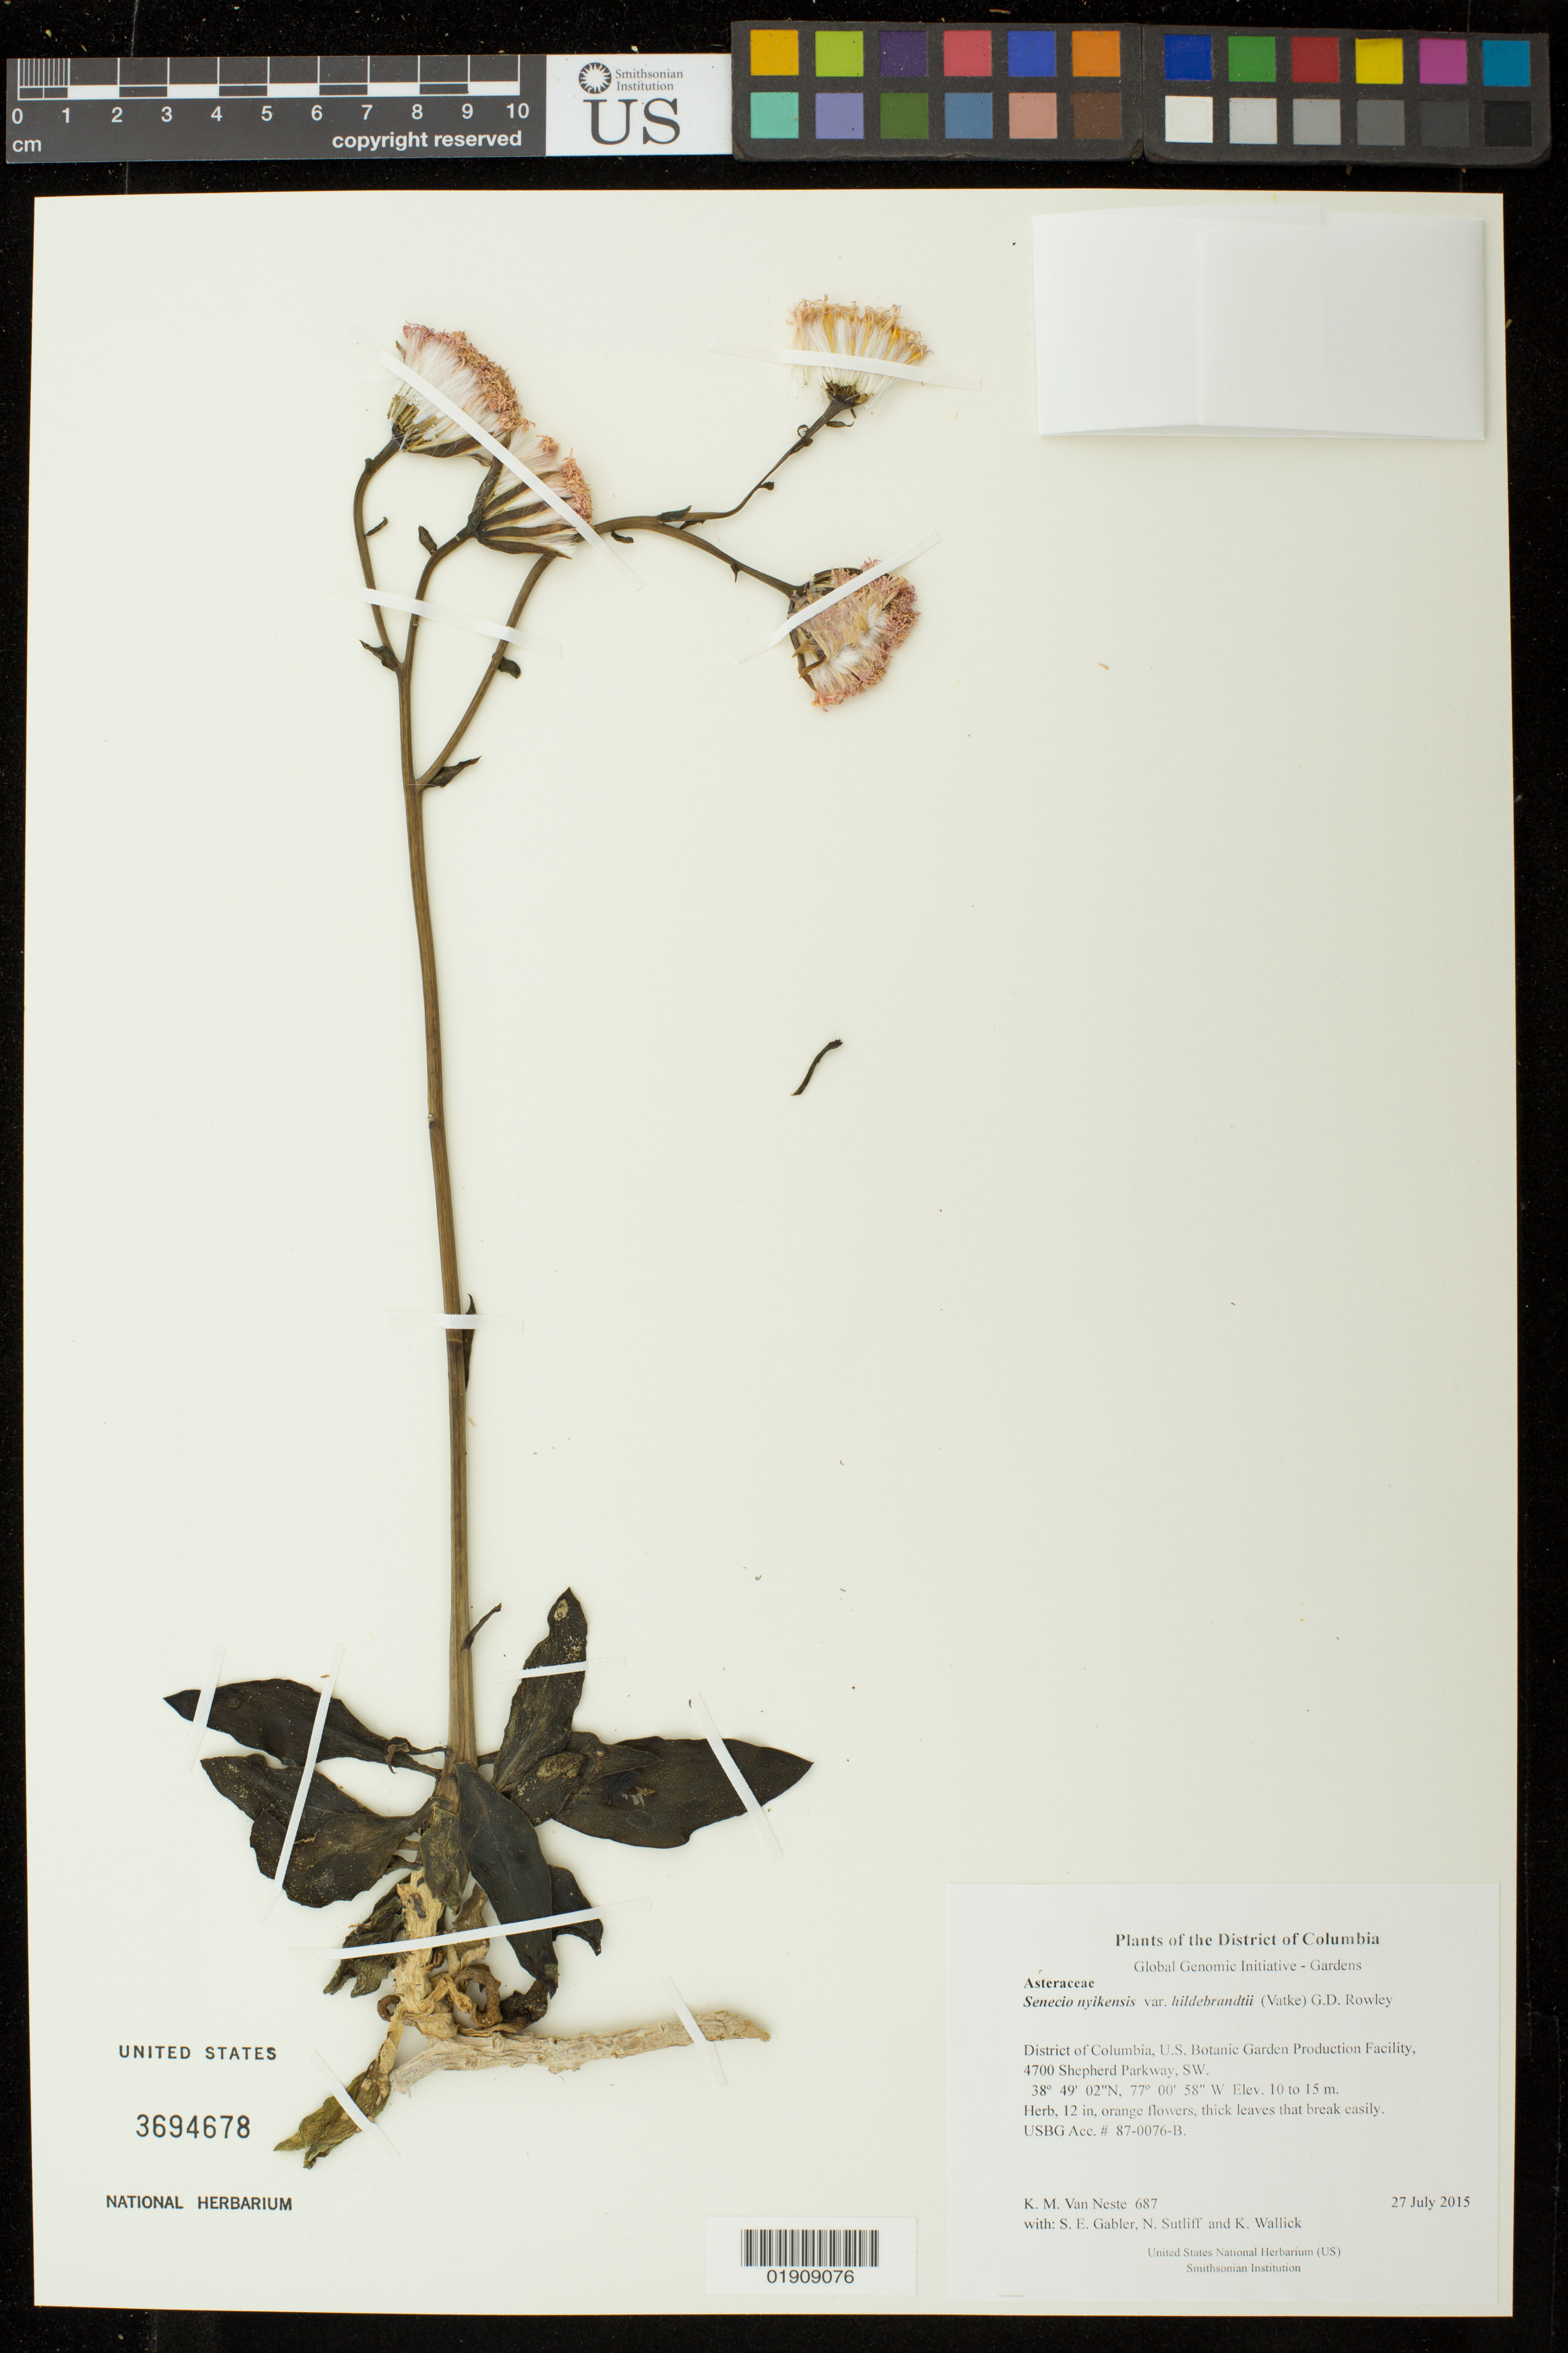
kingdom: Plantae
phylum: Tracheophyta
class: Magnoliopsida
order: Asterales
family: Asteraceae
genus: Kleinia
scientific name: Kleinia abyssinica var. hildebrandtii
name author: (Vatke) C. Jeffrey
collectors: K. M. Van Neste, S. E. Gabler, N. Sutliff & K. Wallick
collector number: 687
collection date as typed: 27 July 2015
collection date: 2015-07-27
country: United States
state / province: District of Columbia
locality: U.S. Botanic Garden Production Facility, 4700 Shepherd Parkway, SW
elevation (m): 10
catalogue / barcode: US 3694678